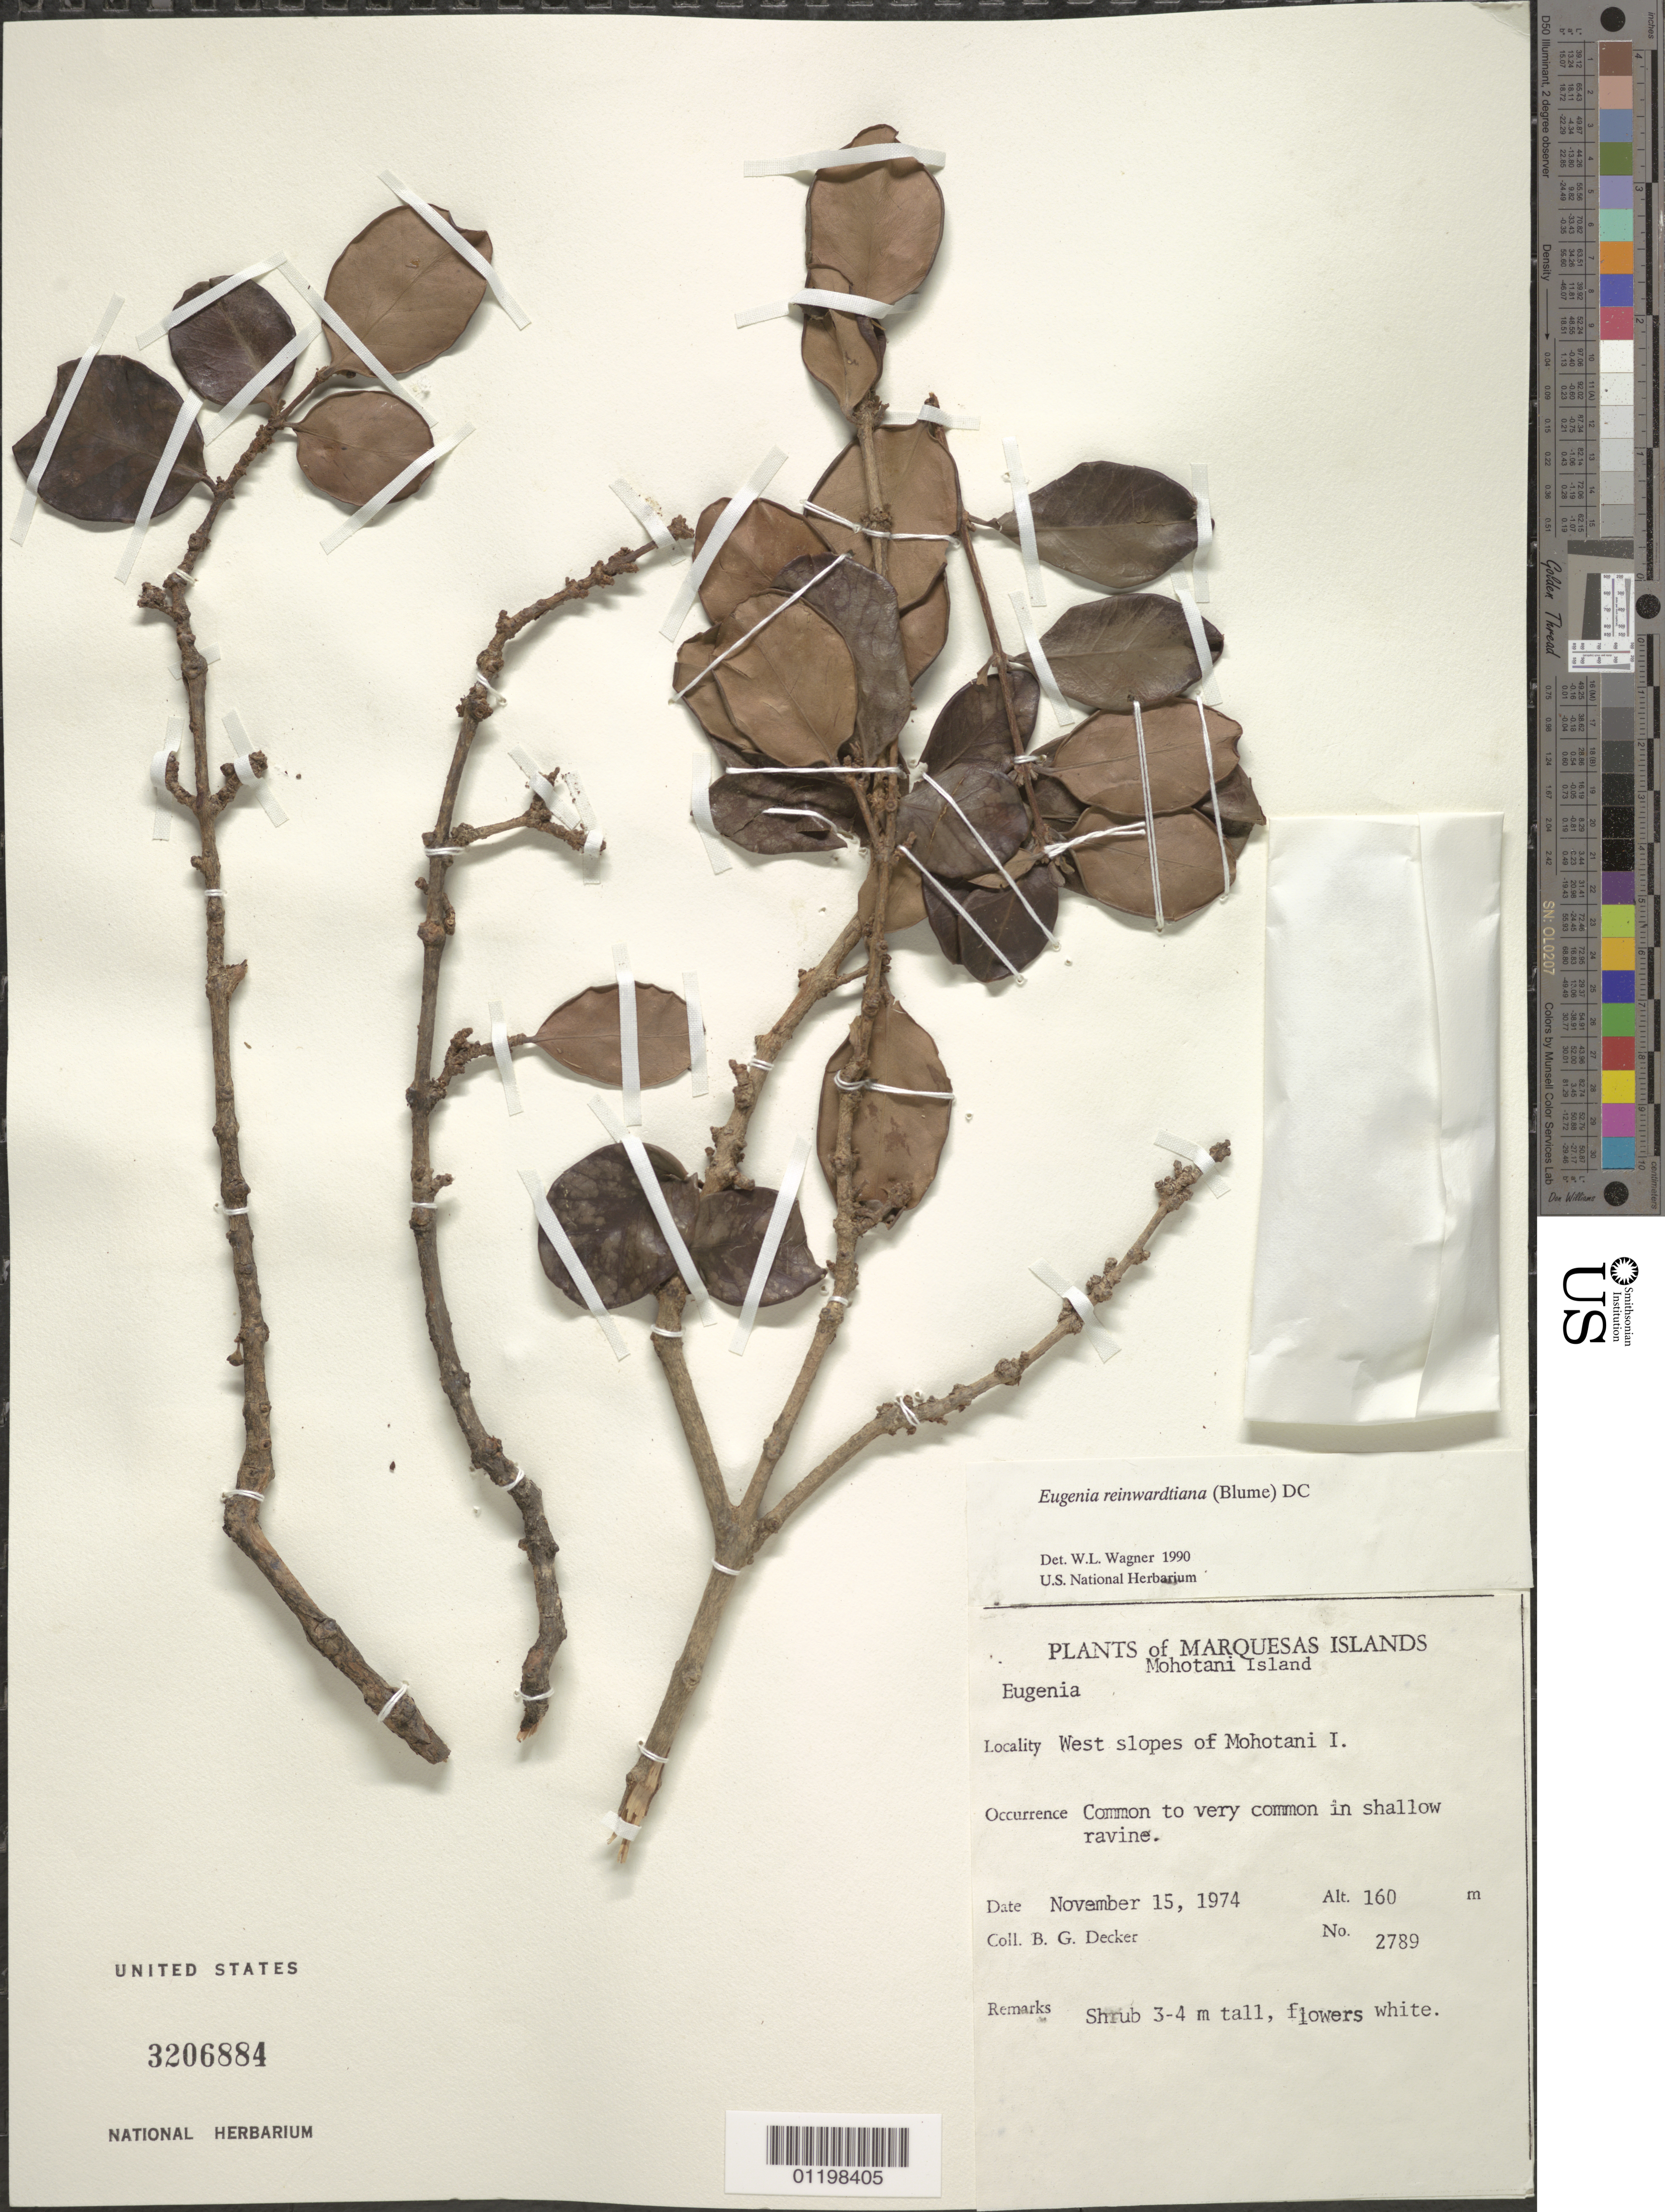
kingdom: Plantae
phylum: Tracheophyta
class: Magnoliopsida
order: Myrtales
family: Myrtaceae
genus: Eugenia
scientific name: Eugenia reinwardtiana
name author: (Blume) DC.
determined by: Wagner, W. L., (BOT), Smithsonian Institution - National Museum of Natural History (UNITED STATES)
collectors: B. G. Decker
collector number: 2789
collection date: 1974-11-15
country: French Polynesia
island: Mohotani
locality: W slopes of island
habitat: Common in shallow ravine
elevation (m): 160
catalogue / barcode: US 3206884